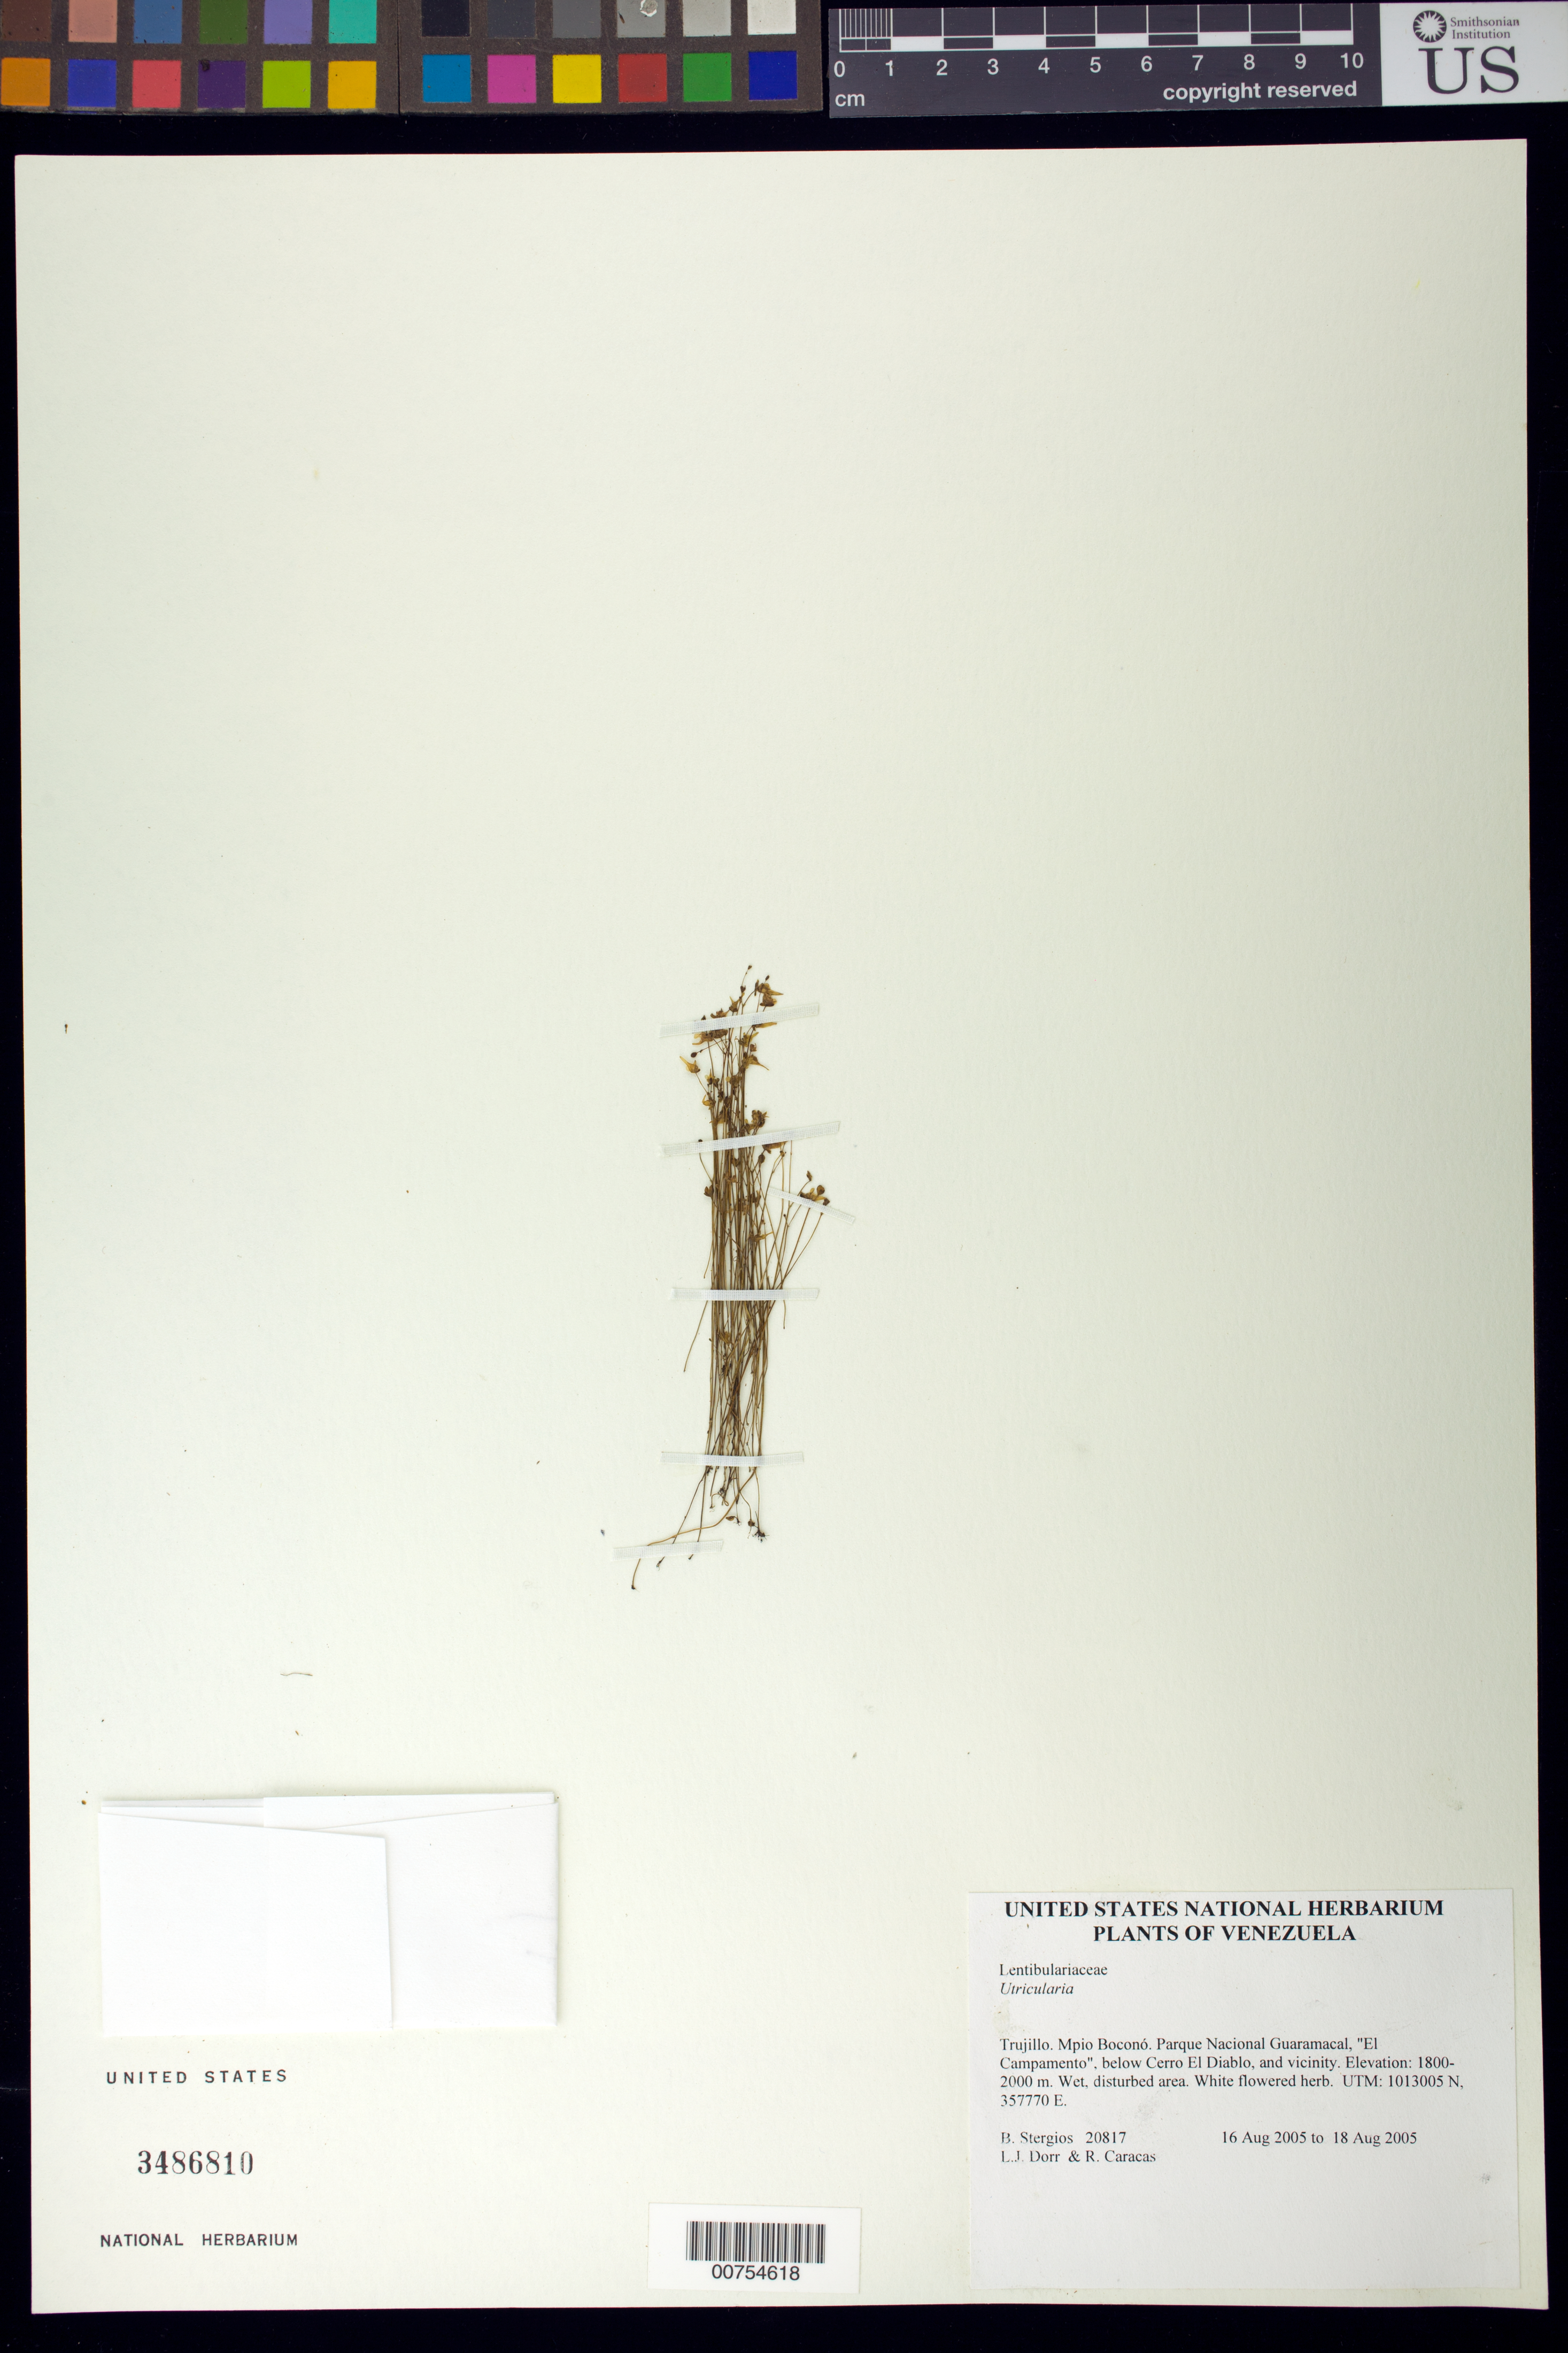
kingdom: Plantae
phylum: Tracheophyta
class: Magnoliopsida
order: Lamiales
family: Lentibulariaceae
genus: Utricularia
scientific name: Utricularia sp.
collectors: B. G. Stergios, L. J. Dorr & R. Caracas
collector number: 20817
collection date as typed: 16 Aug 2005 to 18 Aug 2005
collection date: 2005-08-16/2005-08-18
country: Venezuela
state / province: Trujillo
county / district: Boconó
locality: Parque Nacional Guaramacal, "El Campamento", below Cerro El Diablo, and vicinity.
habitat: Wet, disturbed area.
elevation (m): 1800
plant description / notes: PORT, US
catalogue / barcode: US 3486810